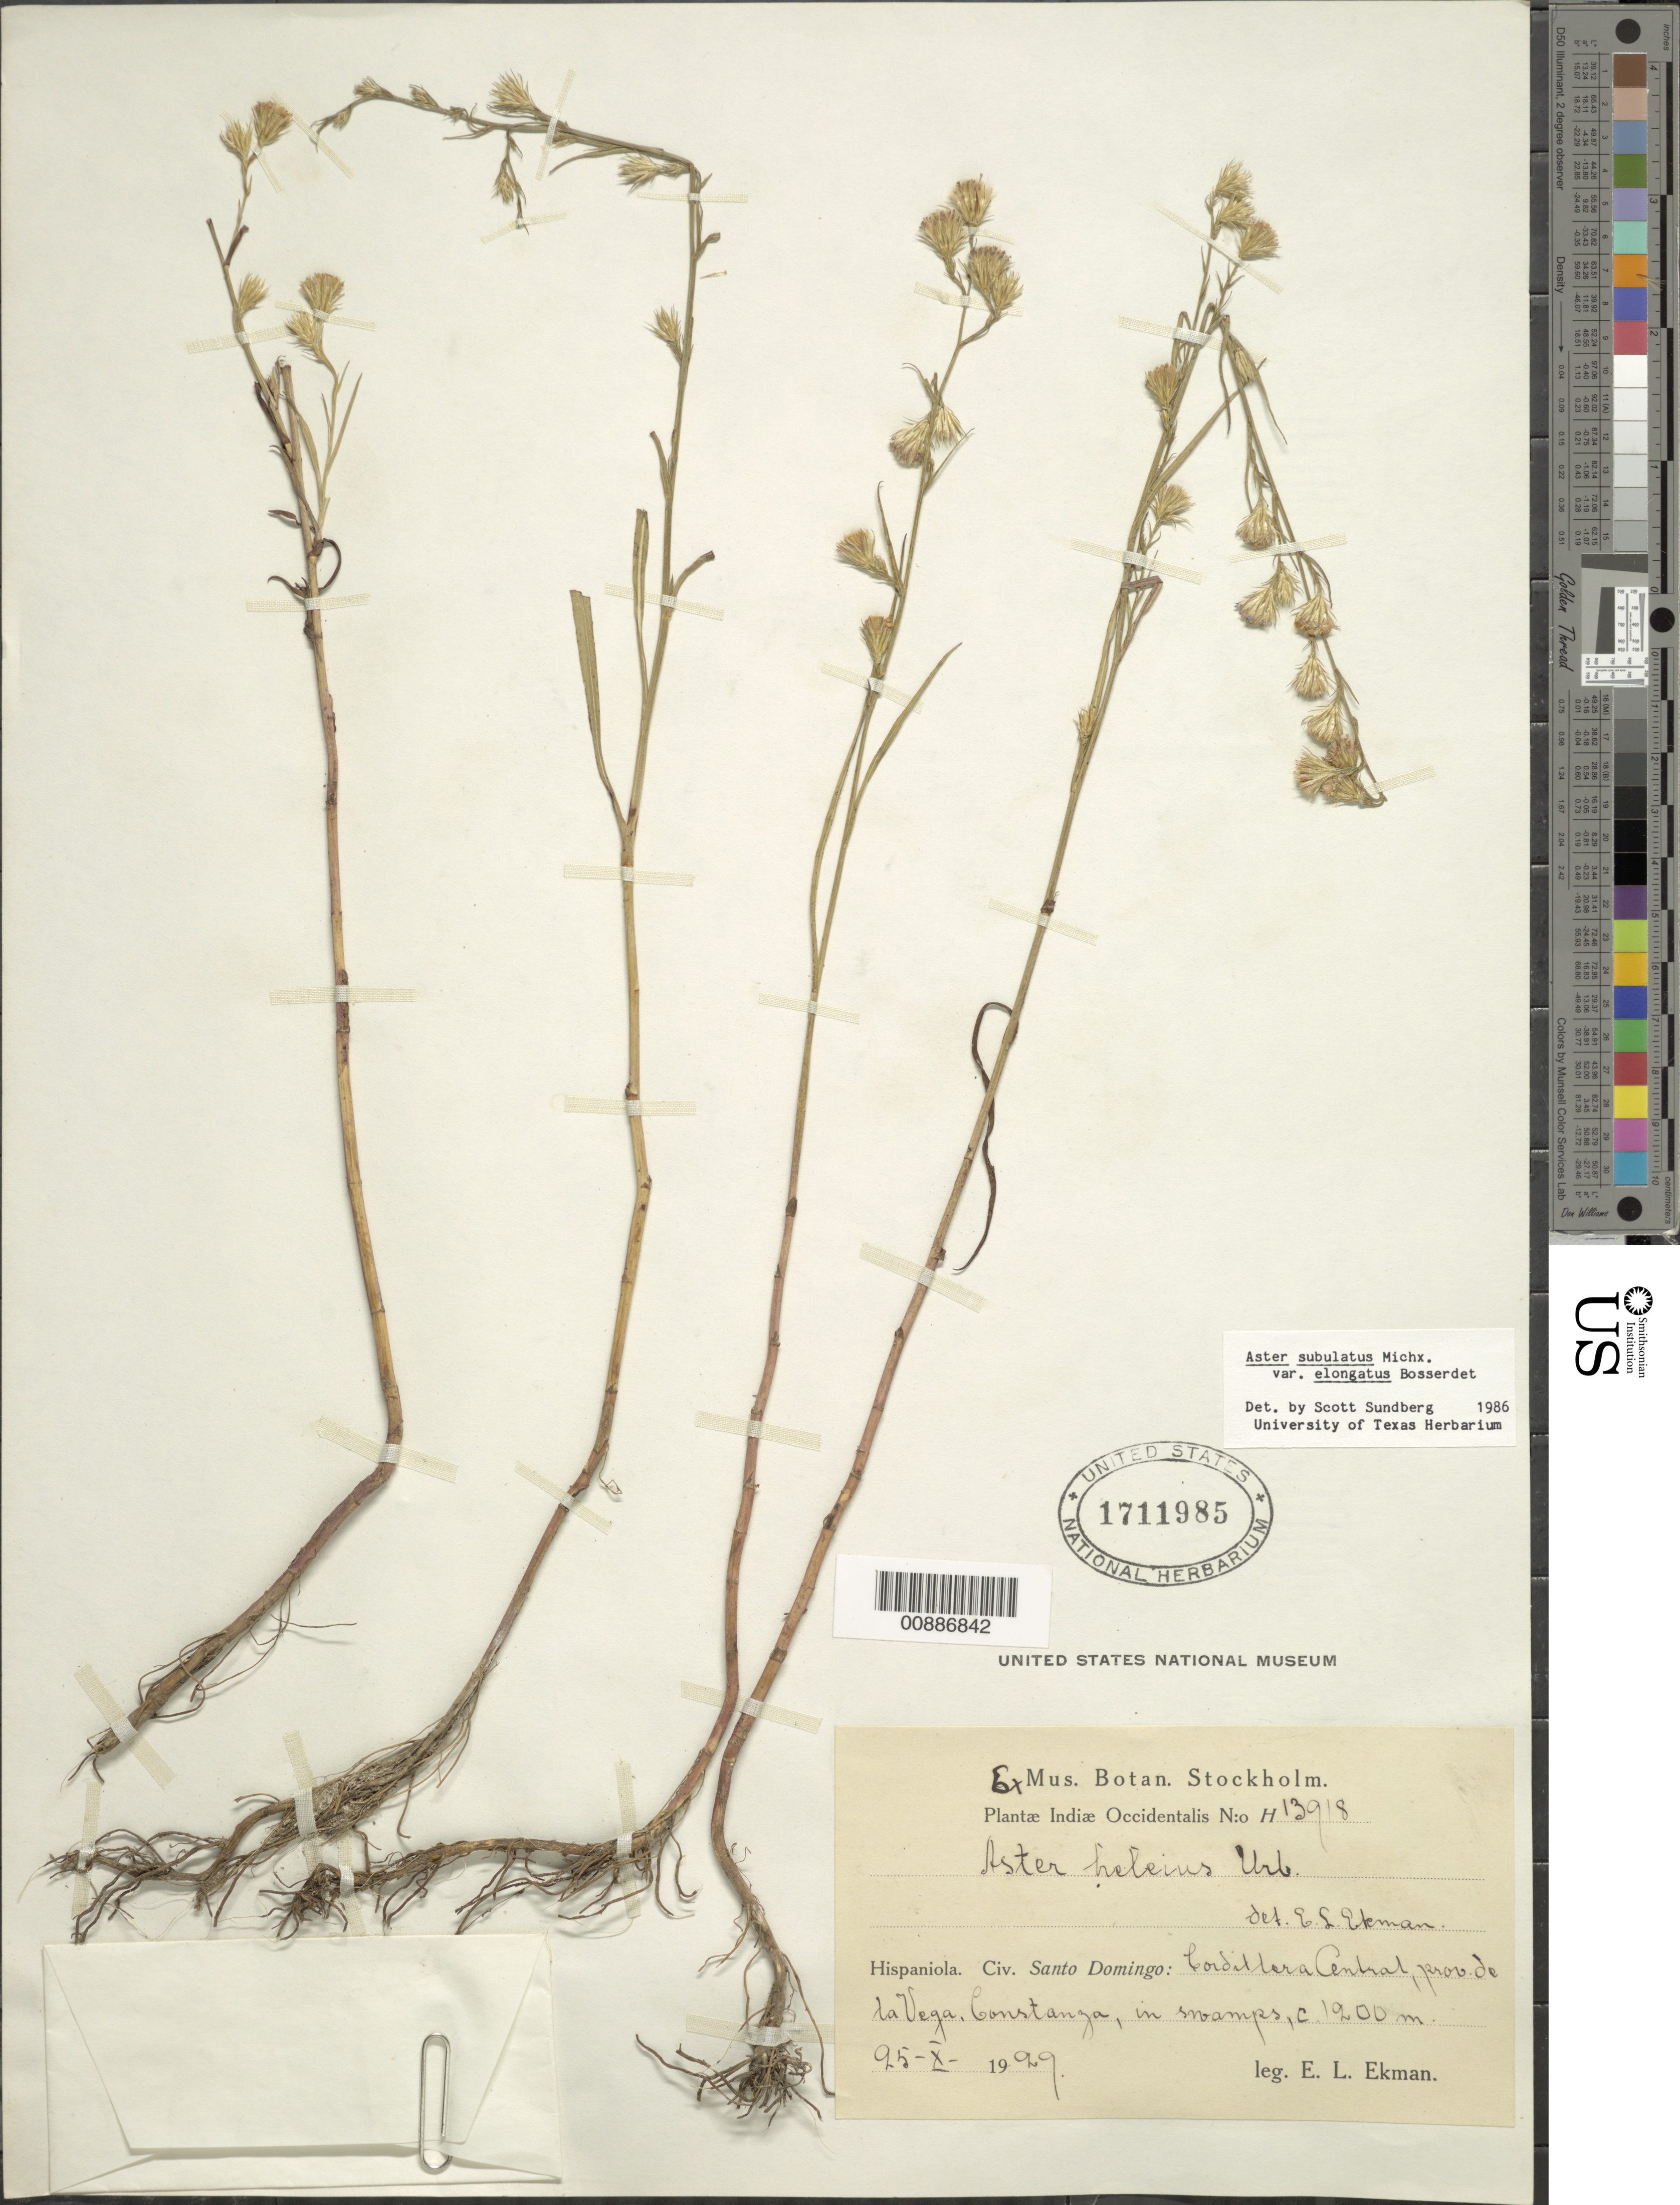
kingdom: Plantae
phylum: Tracheophyta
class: Magnoliopsida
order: Asterales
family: Asteraceae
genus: Symphyotrichum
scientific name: Symphyotrichum subulatum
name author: (Michx.) G.L. Nesom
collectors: E. L. Ekman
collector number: H 13918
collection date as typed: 25 Oct 1929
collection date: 1929-10-25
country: Dominican Republic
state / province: La Vega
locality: Santo Domingo. Cordellera Central. Constanza.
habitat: In swamps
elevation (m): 1200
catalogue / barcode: US 1711985